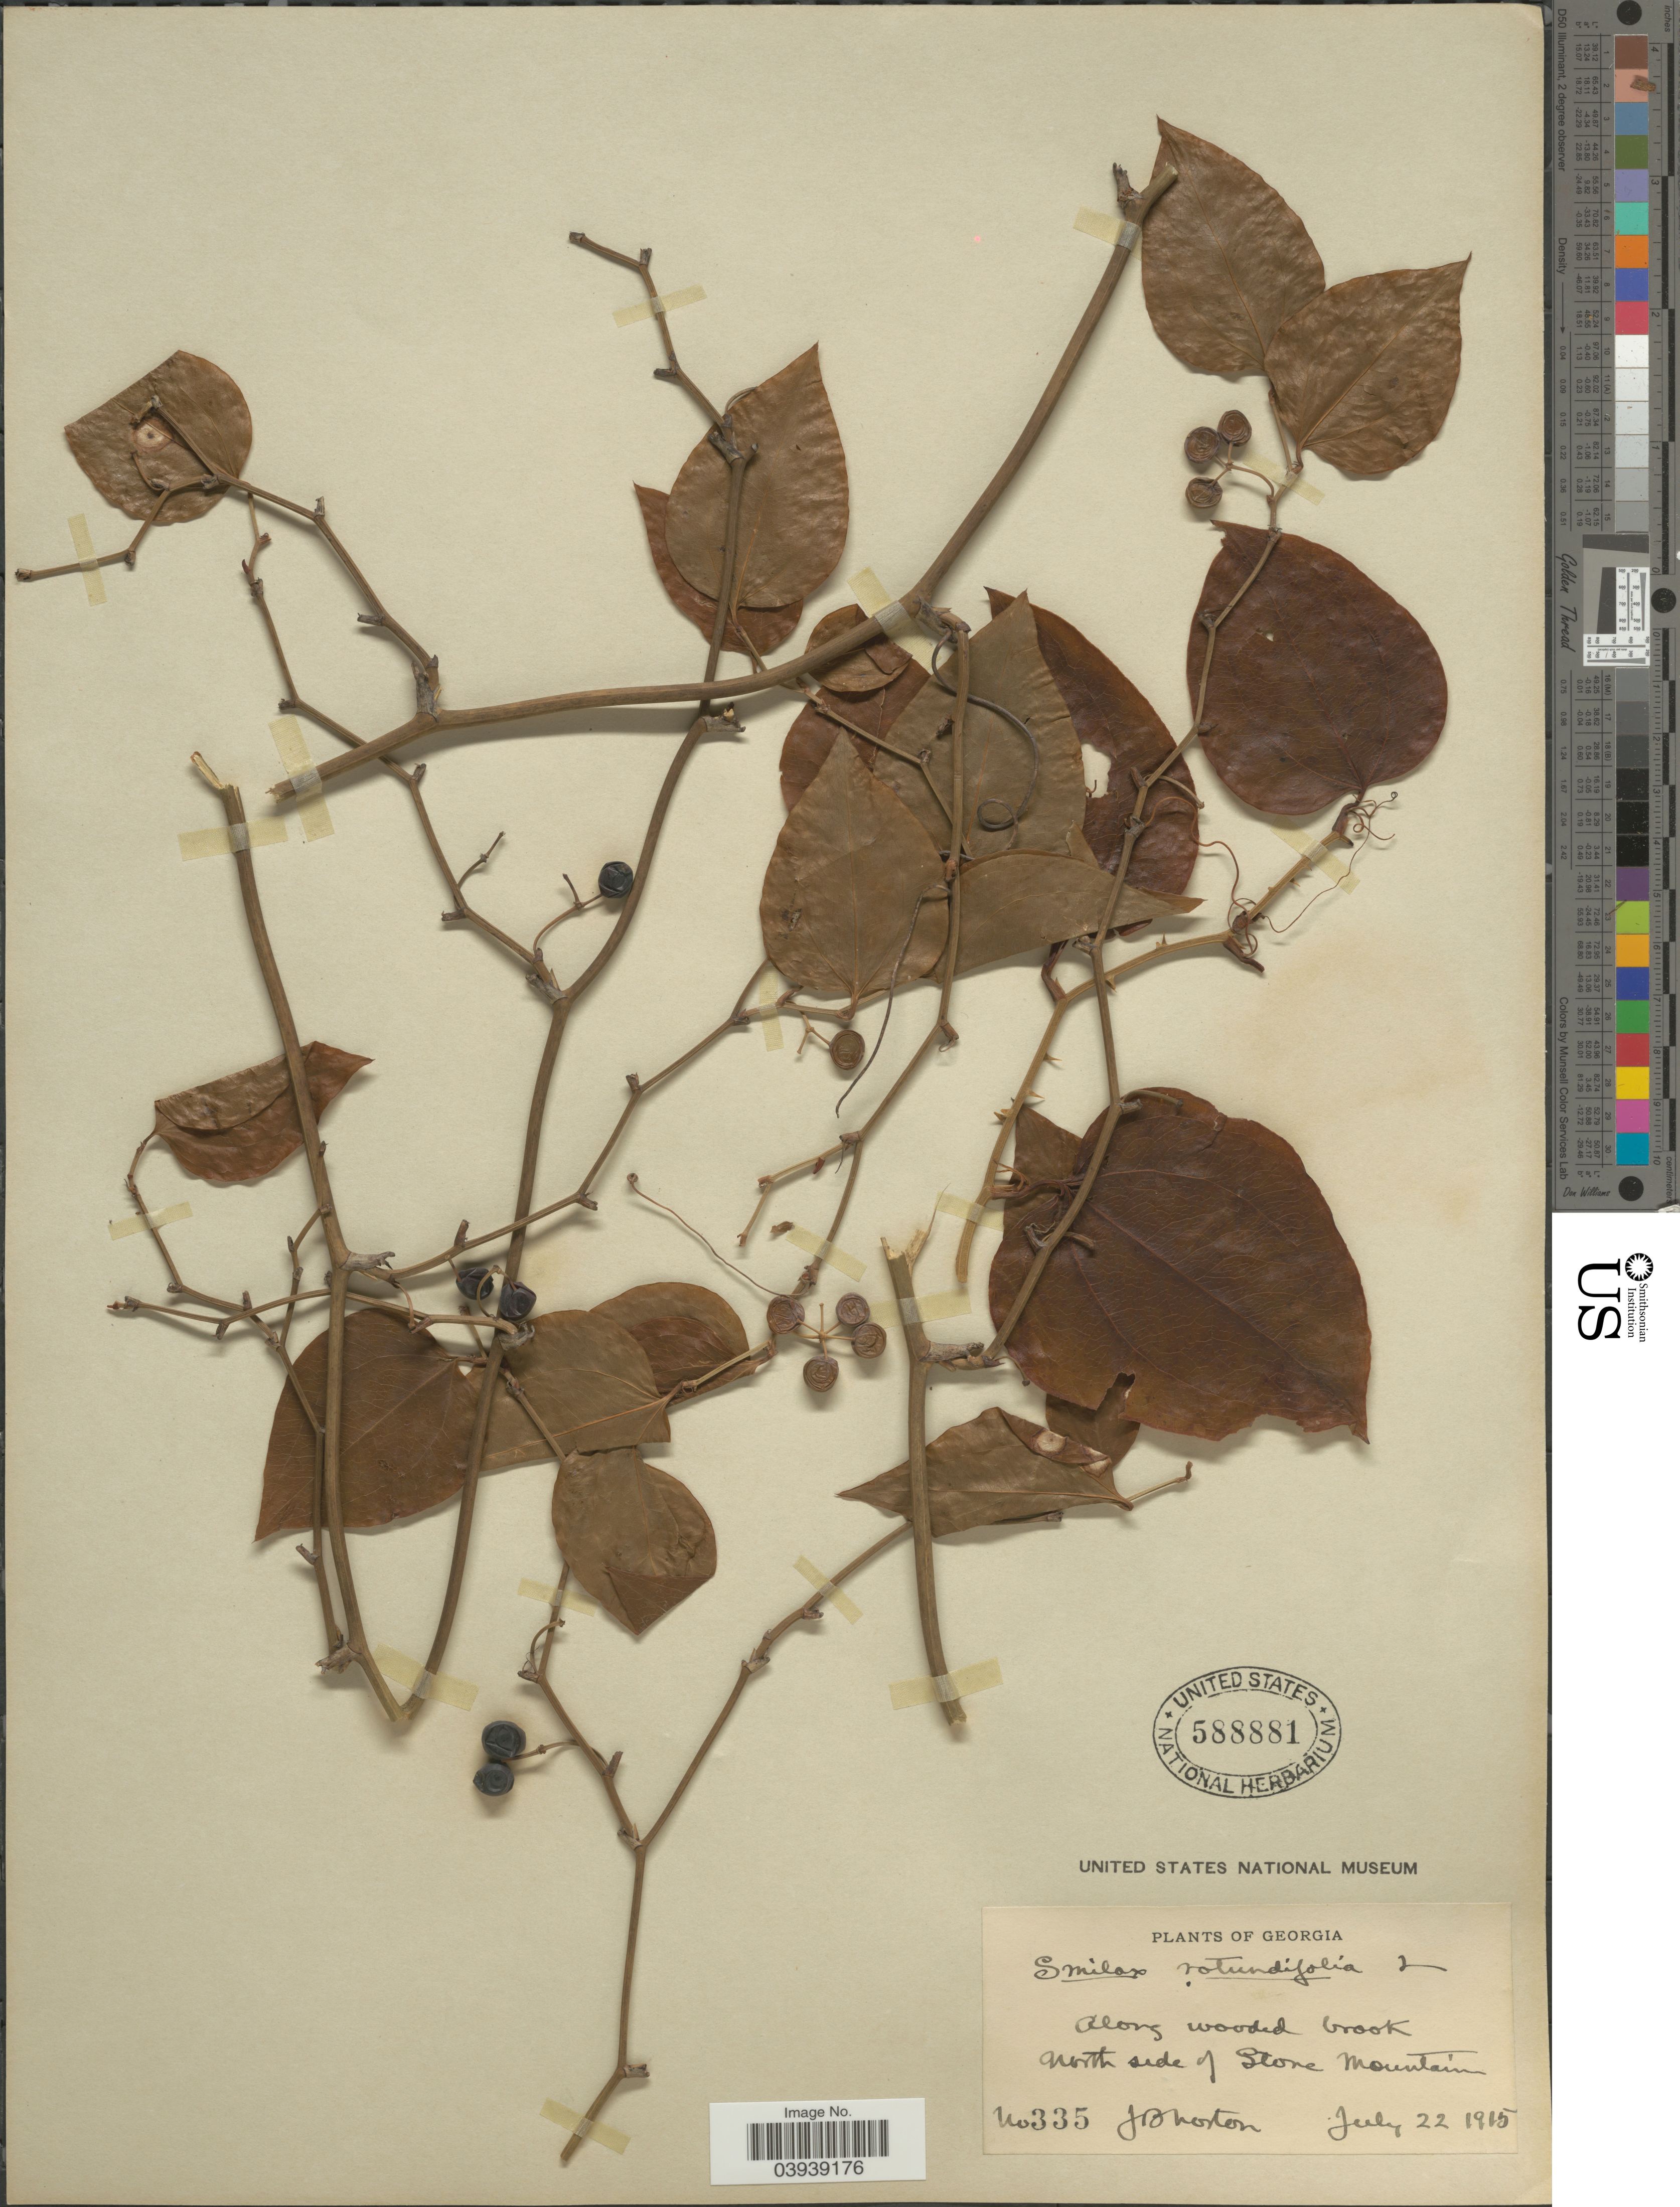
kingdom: Plantae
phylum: Tracheophyta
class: Liliopsida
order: Liliales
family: Smilacaceae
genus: Smilax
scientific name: Smilax rotundifolia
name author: L.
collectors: J. B. Norton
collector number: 335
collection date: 1915-07-22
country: United States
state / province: Georgia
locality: Along wooded brook North side of Stone Mountain.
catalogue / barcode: US 588881